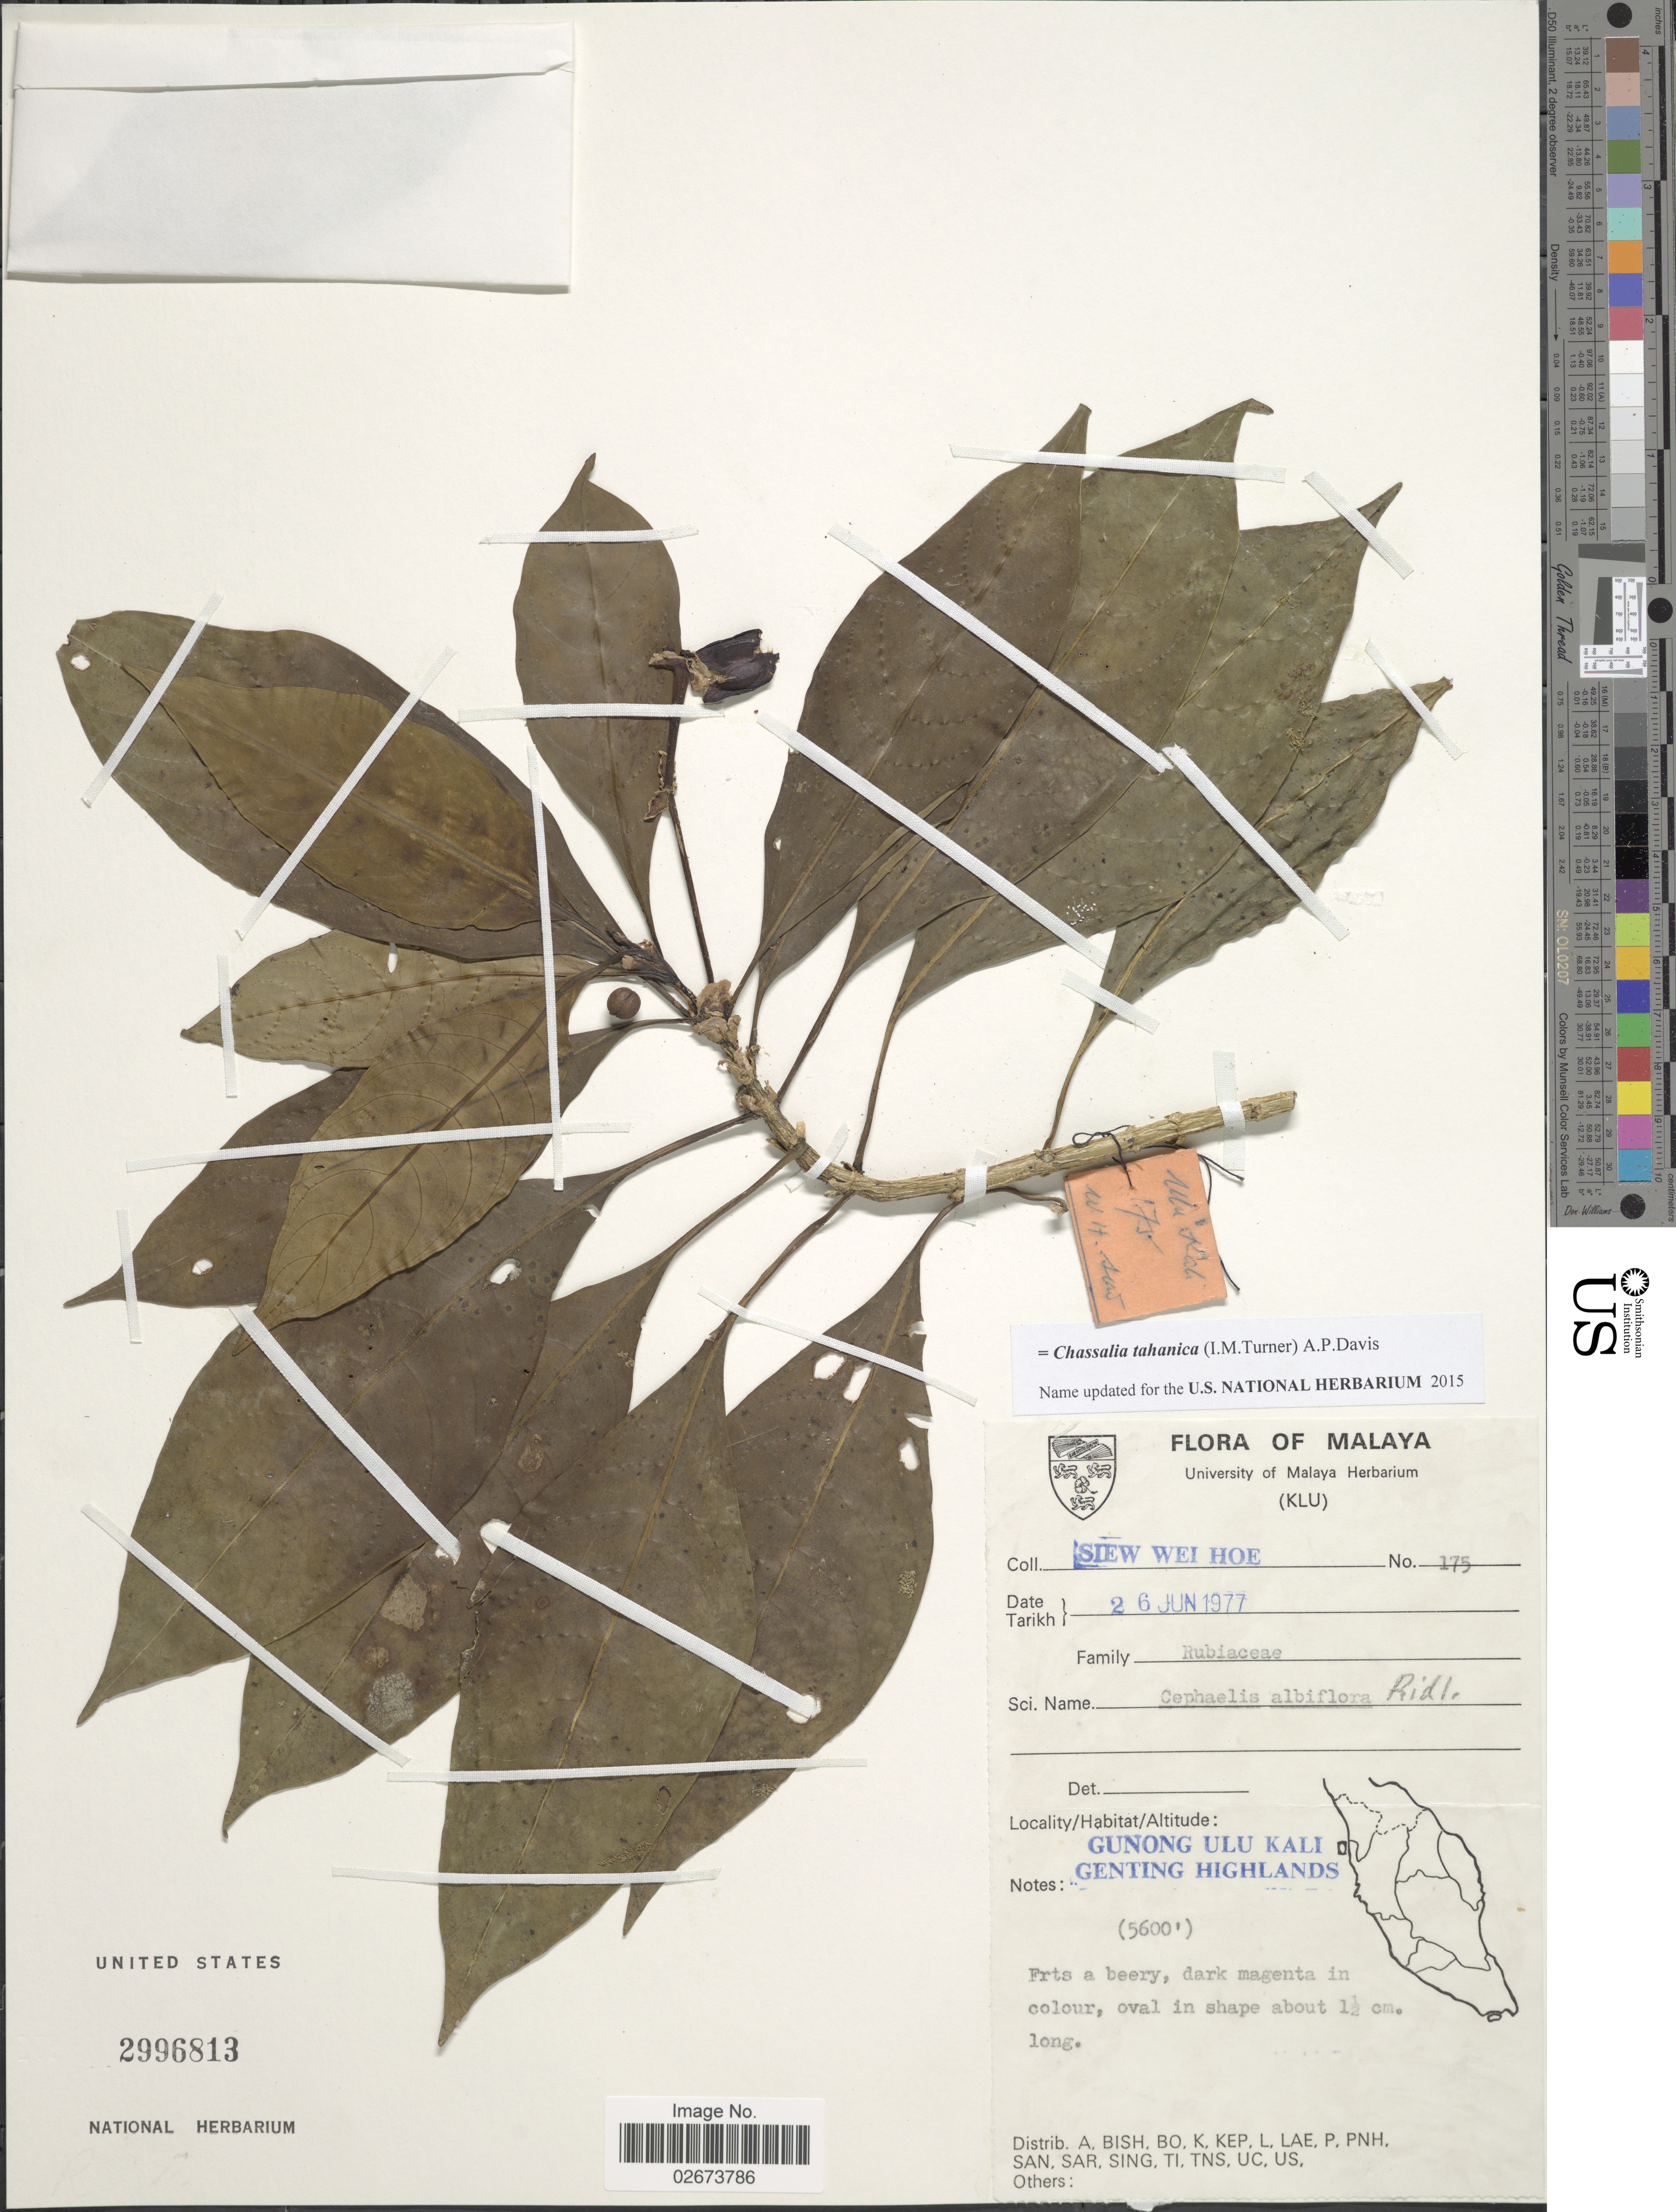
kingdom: Plantae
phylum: Tracheophyta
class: Magnoliopsida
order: Gentianales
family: Rubiaceae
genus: Chassalia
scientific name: Chassalia tahanica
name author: (I.M. Turner) A.P. Davis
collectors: S. Hoe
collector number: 175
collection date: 1977-06-26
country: Malaysia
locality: Malaya, Gunong Ulu Kali Genting Highlands.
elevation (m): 1707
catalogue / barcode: US 2996813